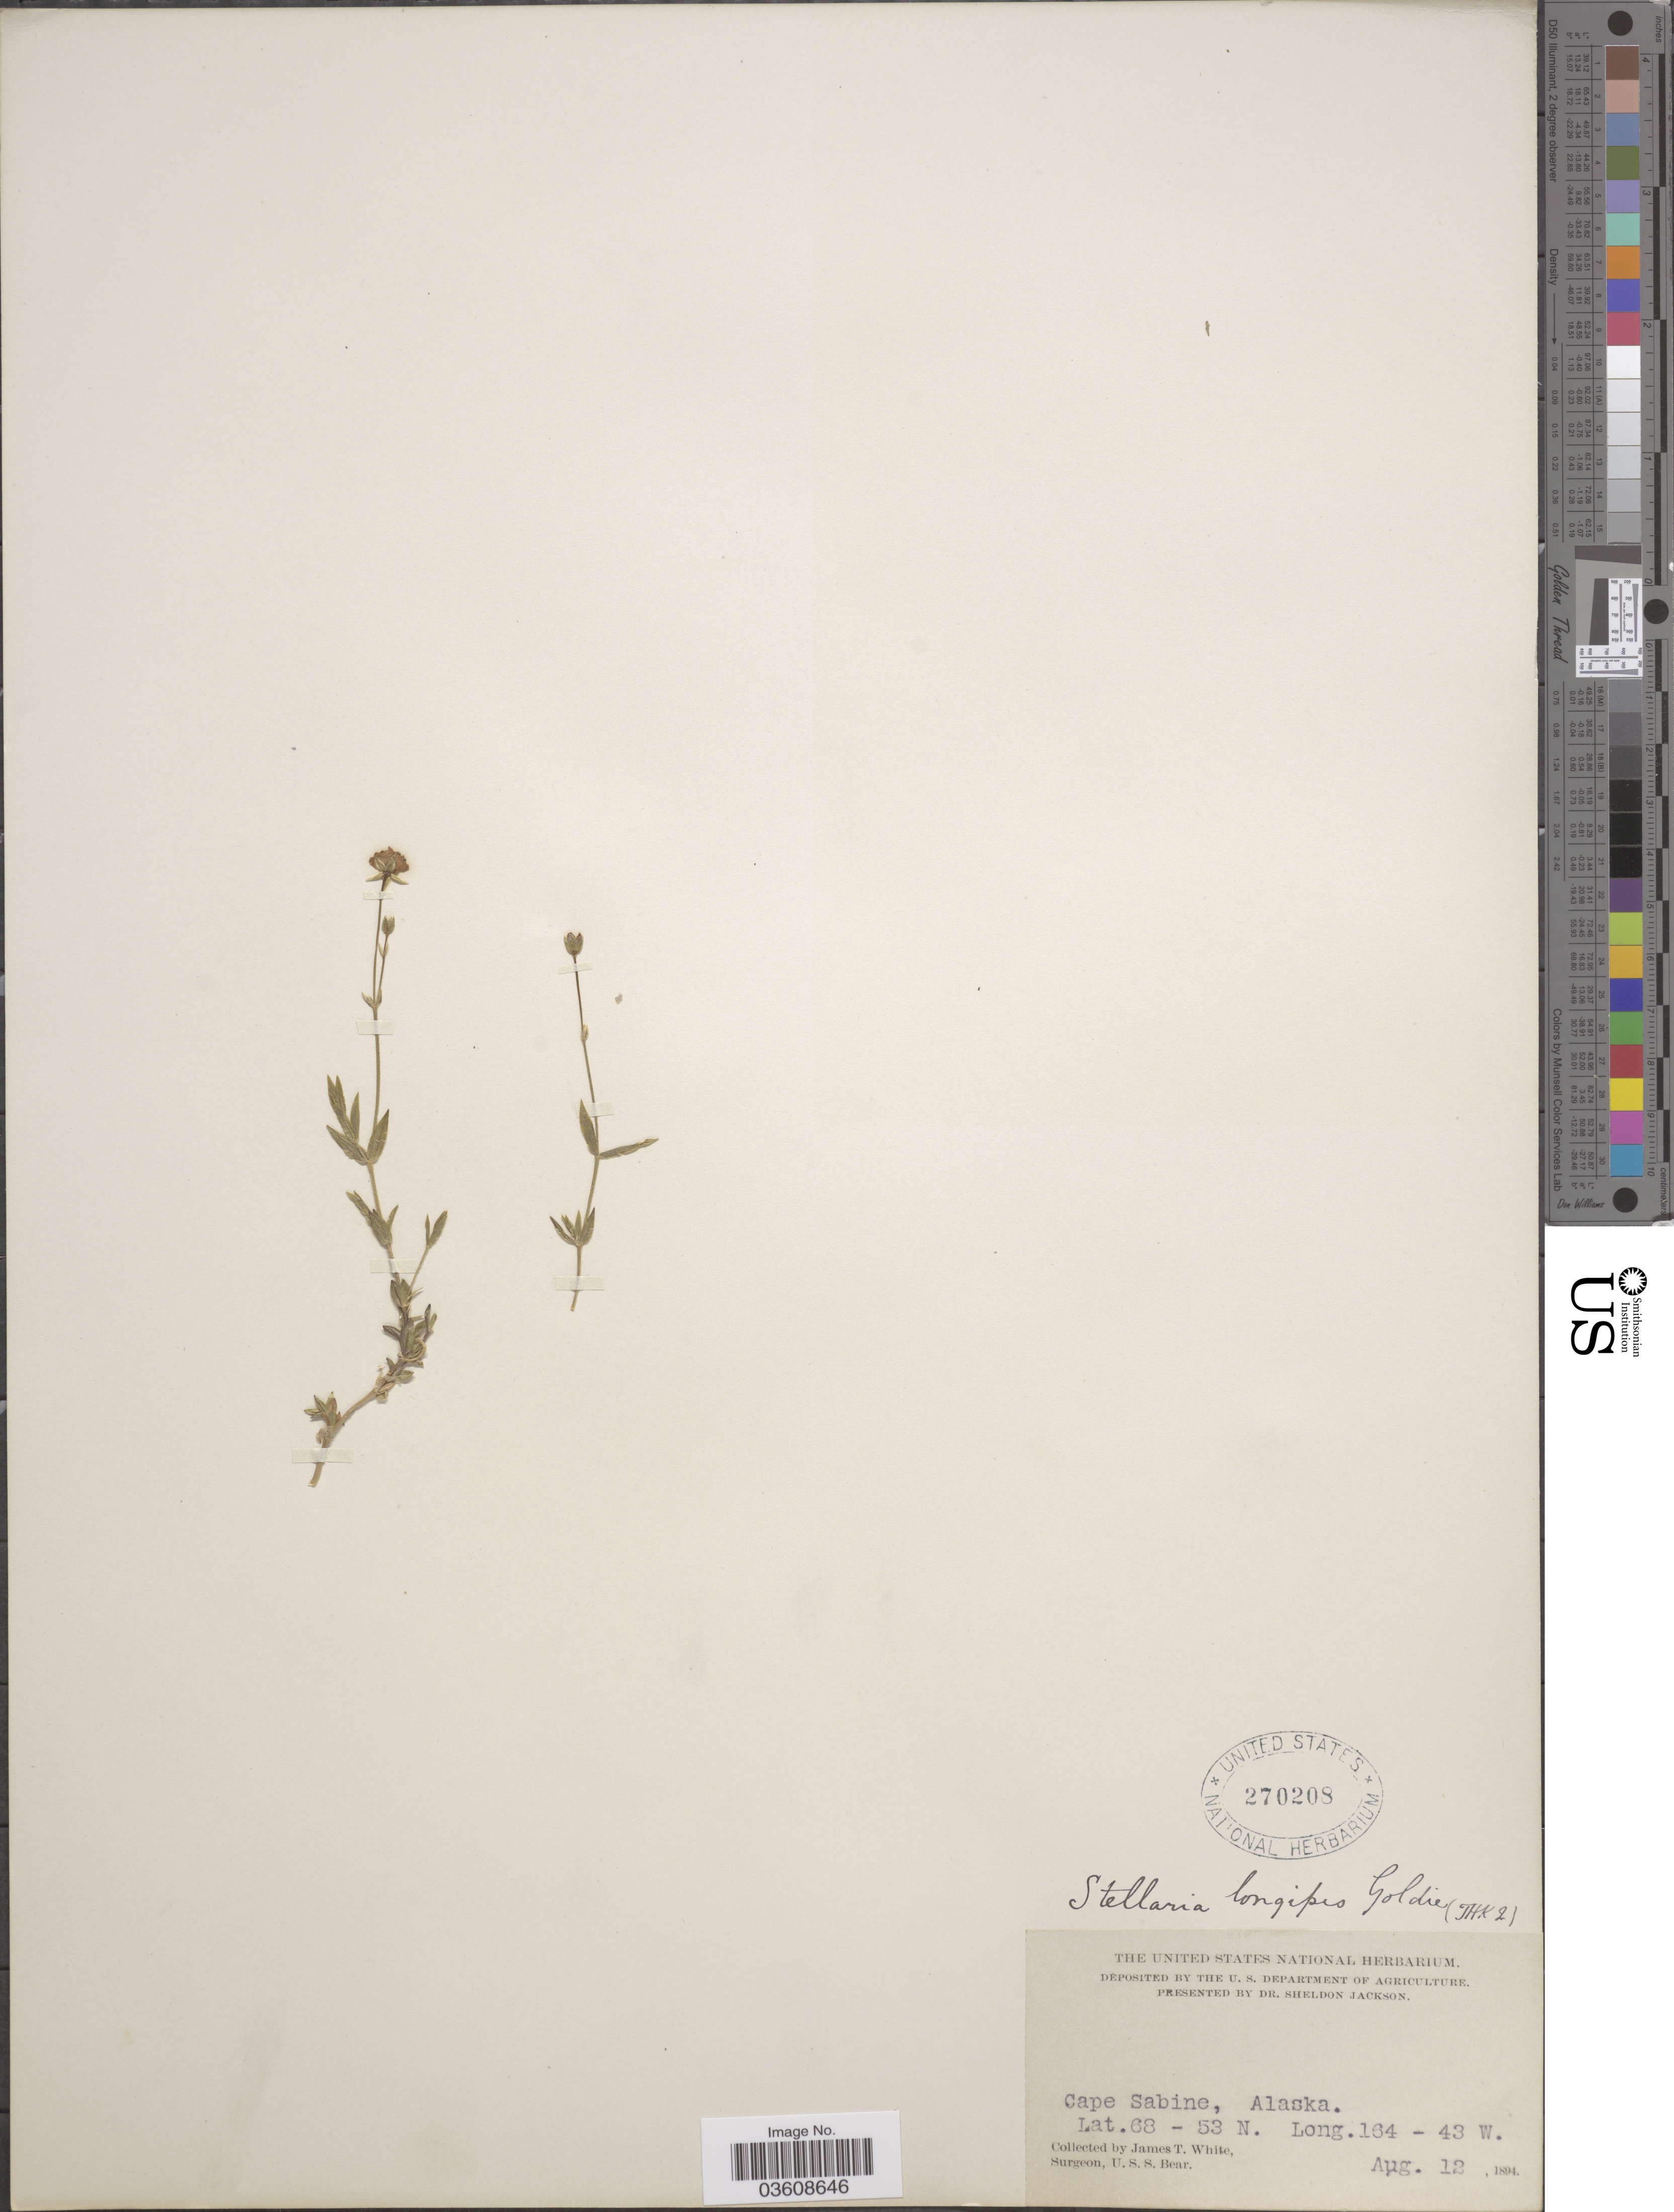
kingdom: Plantae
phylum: Tracheophyta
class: Magnoliopsida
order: Caryophyllales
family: Caryophyllaceae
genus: Stellaria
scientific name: Stellaria longipes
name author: Goldie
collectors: J. T. White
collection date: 1894-08-12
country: United States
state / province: Alaska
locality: Cape Sabine.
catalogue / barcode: US 270208